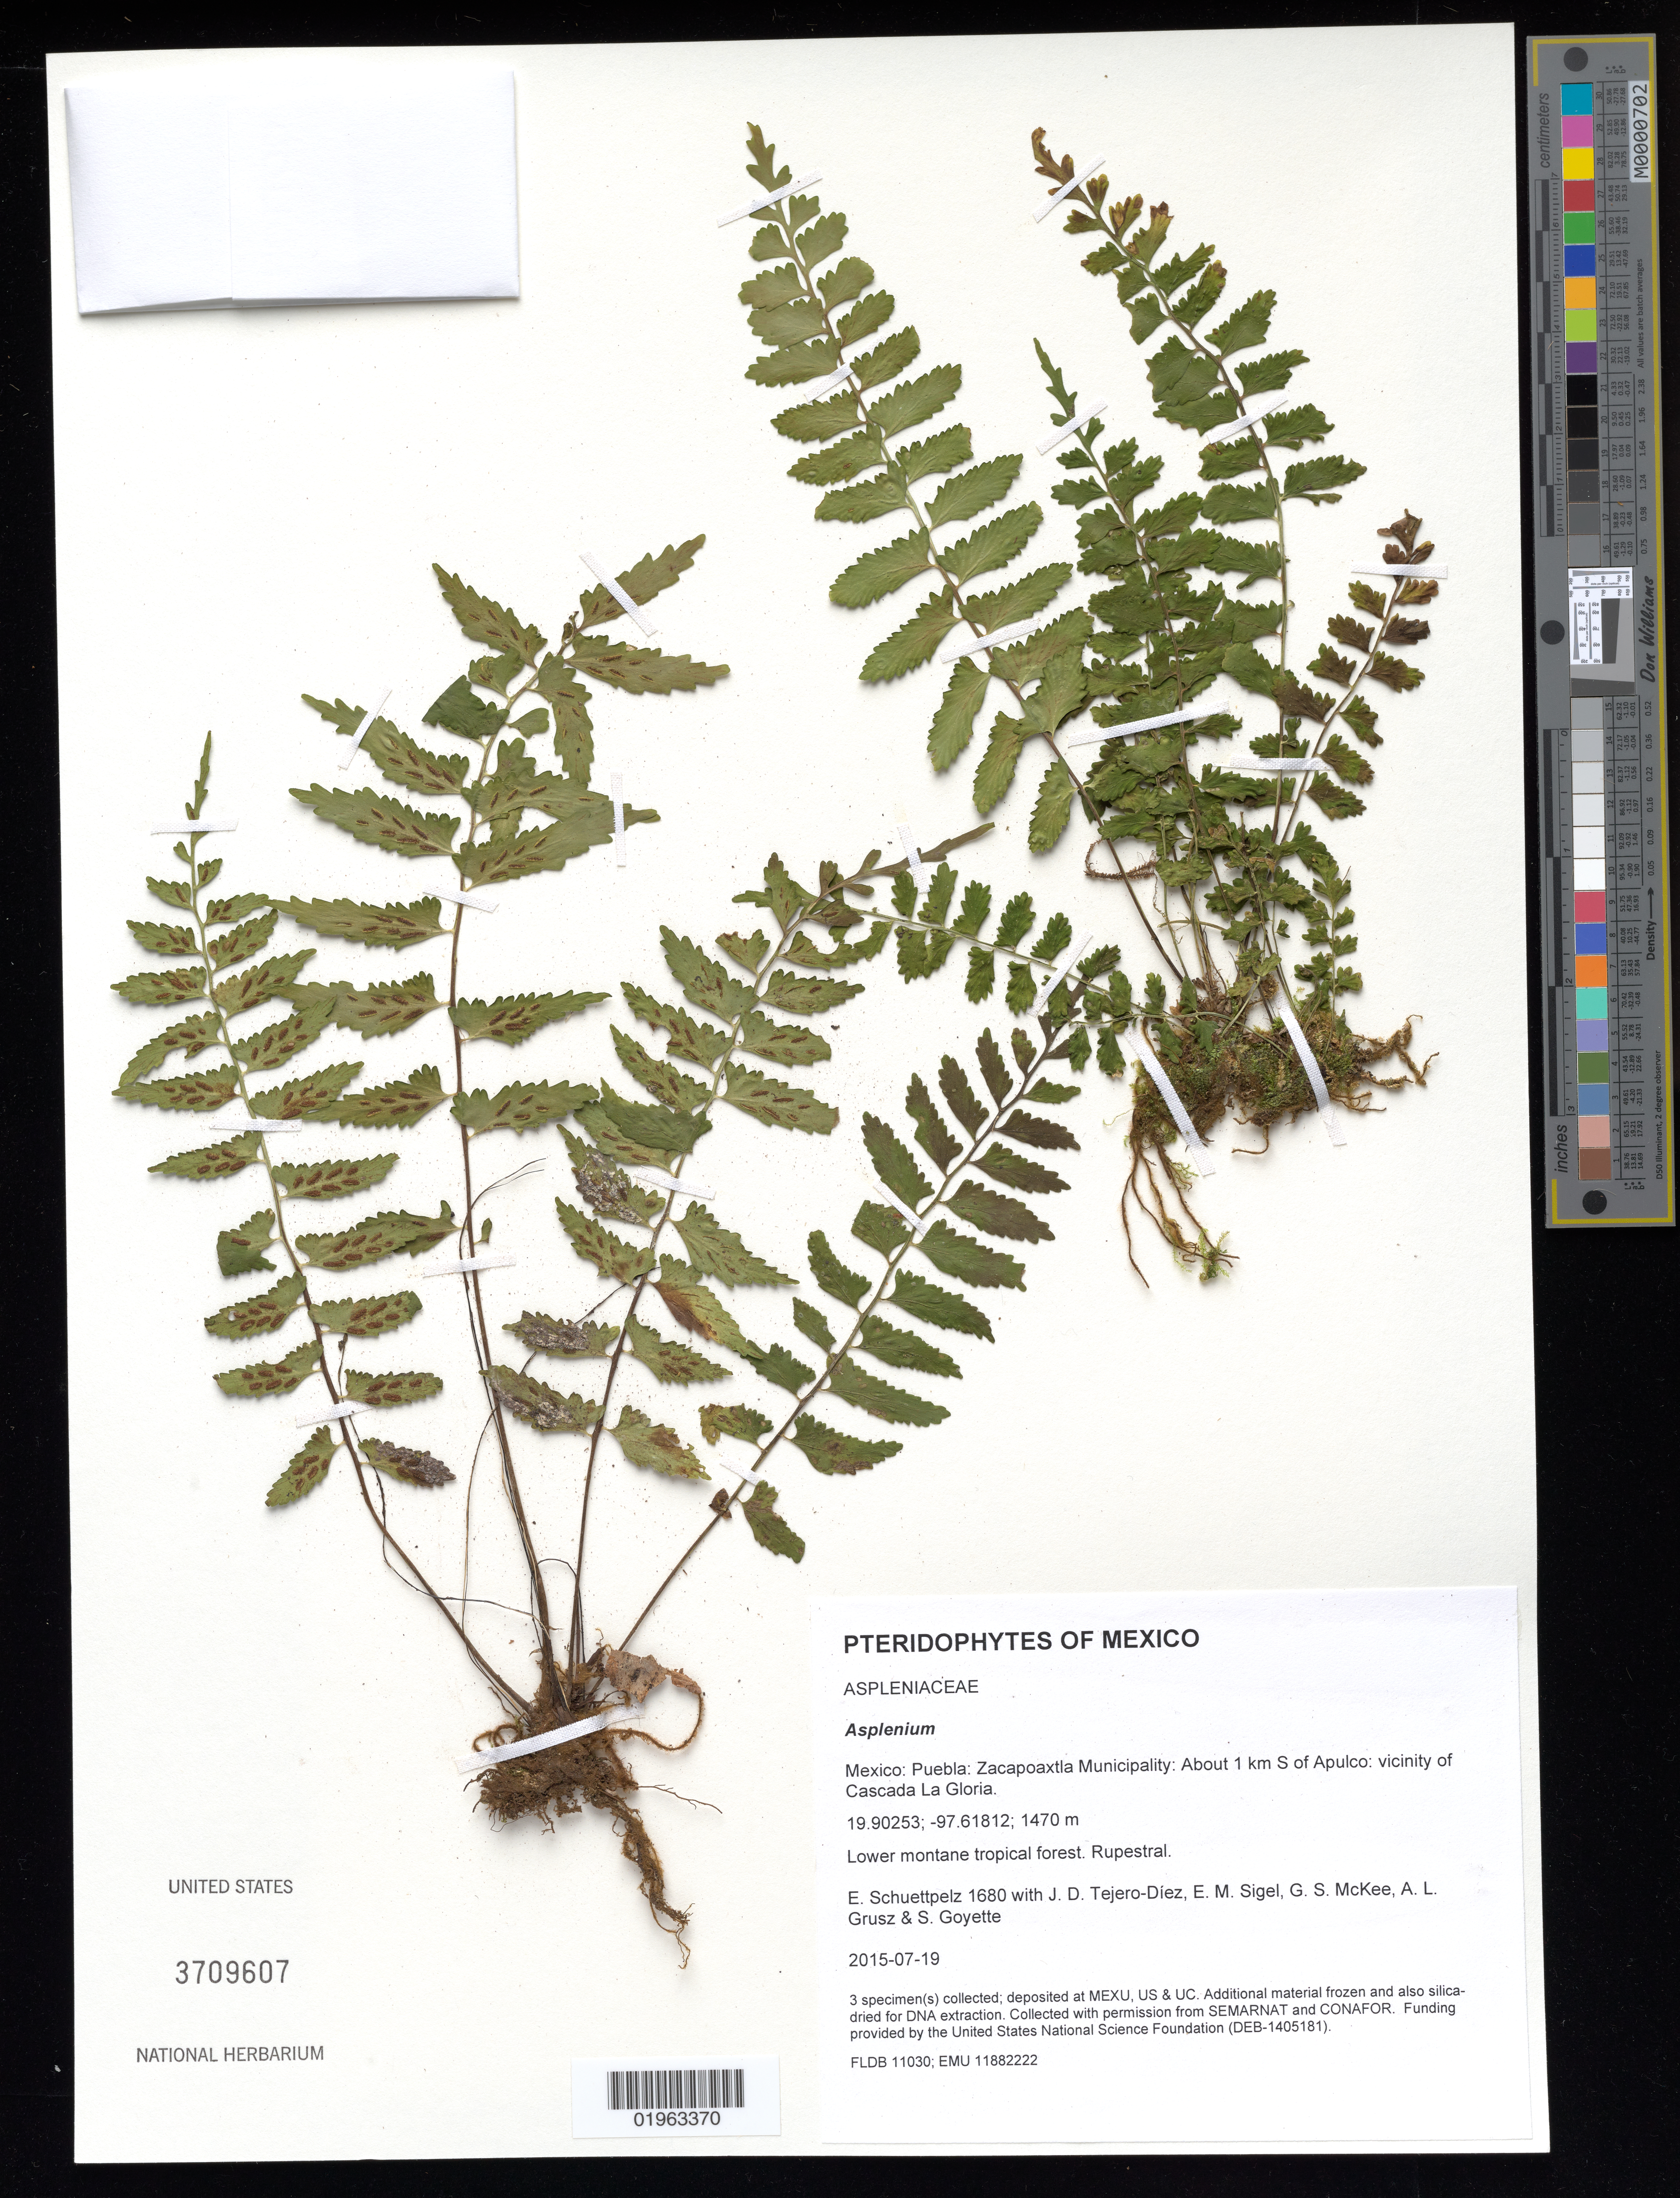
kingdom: Plantae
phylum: Tracheophyta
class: Polypodiopsida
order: Polypodiales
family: Aspleniaceae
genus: Asplenium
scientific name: Asplenium auriculatum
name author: Sw.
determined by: Reis, A.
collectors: E. Schuettpelz, D. Tejero-Díez, E. M. Sigel, G. S. McKee & A. Grusz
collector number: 1680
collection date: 2015-07-19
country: Mexico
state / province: Puebla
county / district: Zacapoaxtla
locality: About 1 km S of Apulco: vicinity of Cascada La Gloria.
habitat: Lower montane tropical forest.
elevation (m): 1470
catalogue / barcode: US 3709607